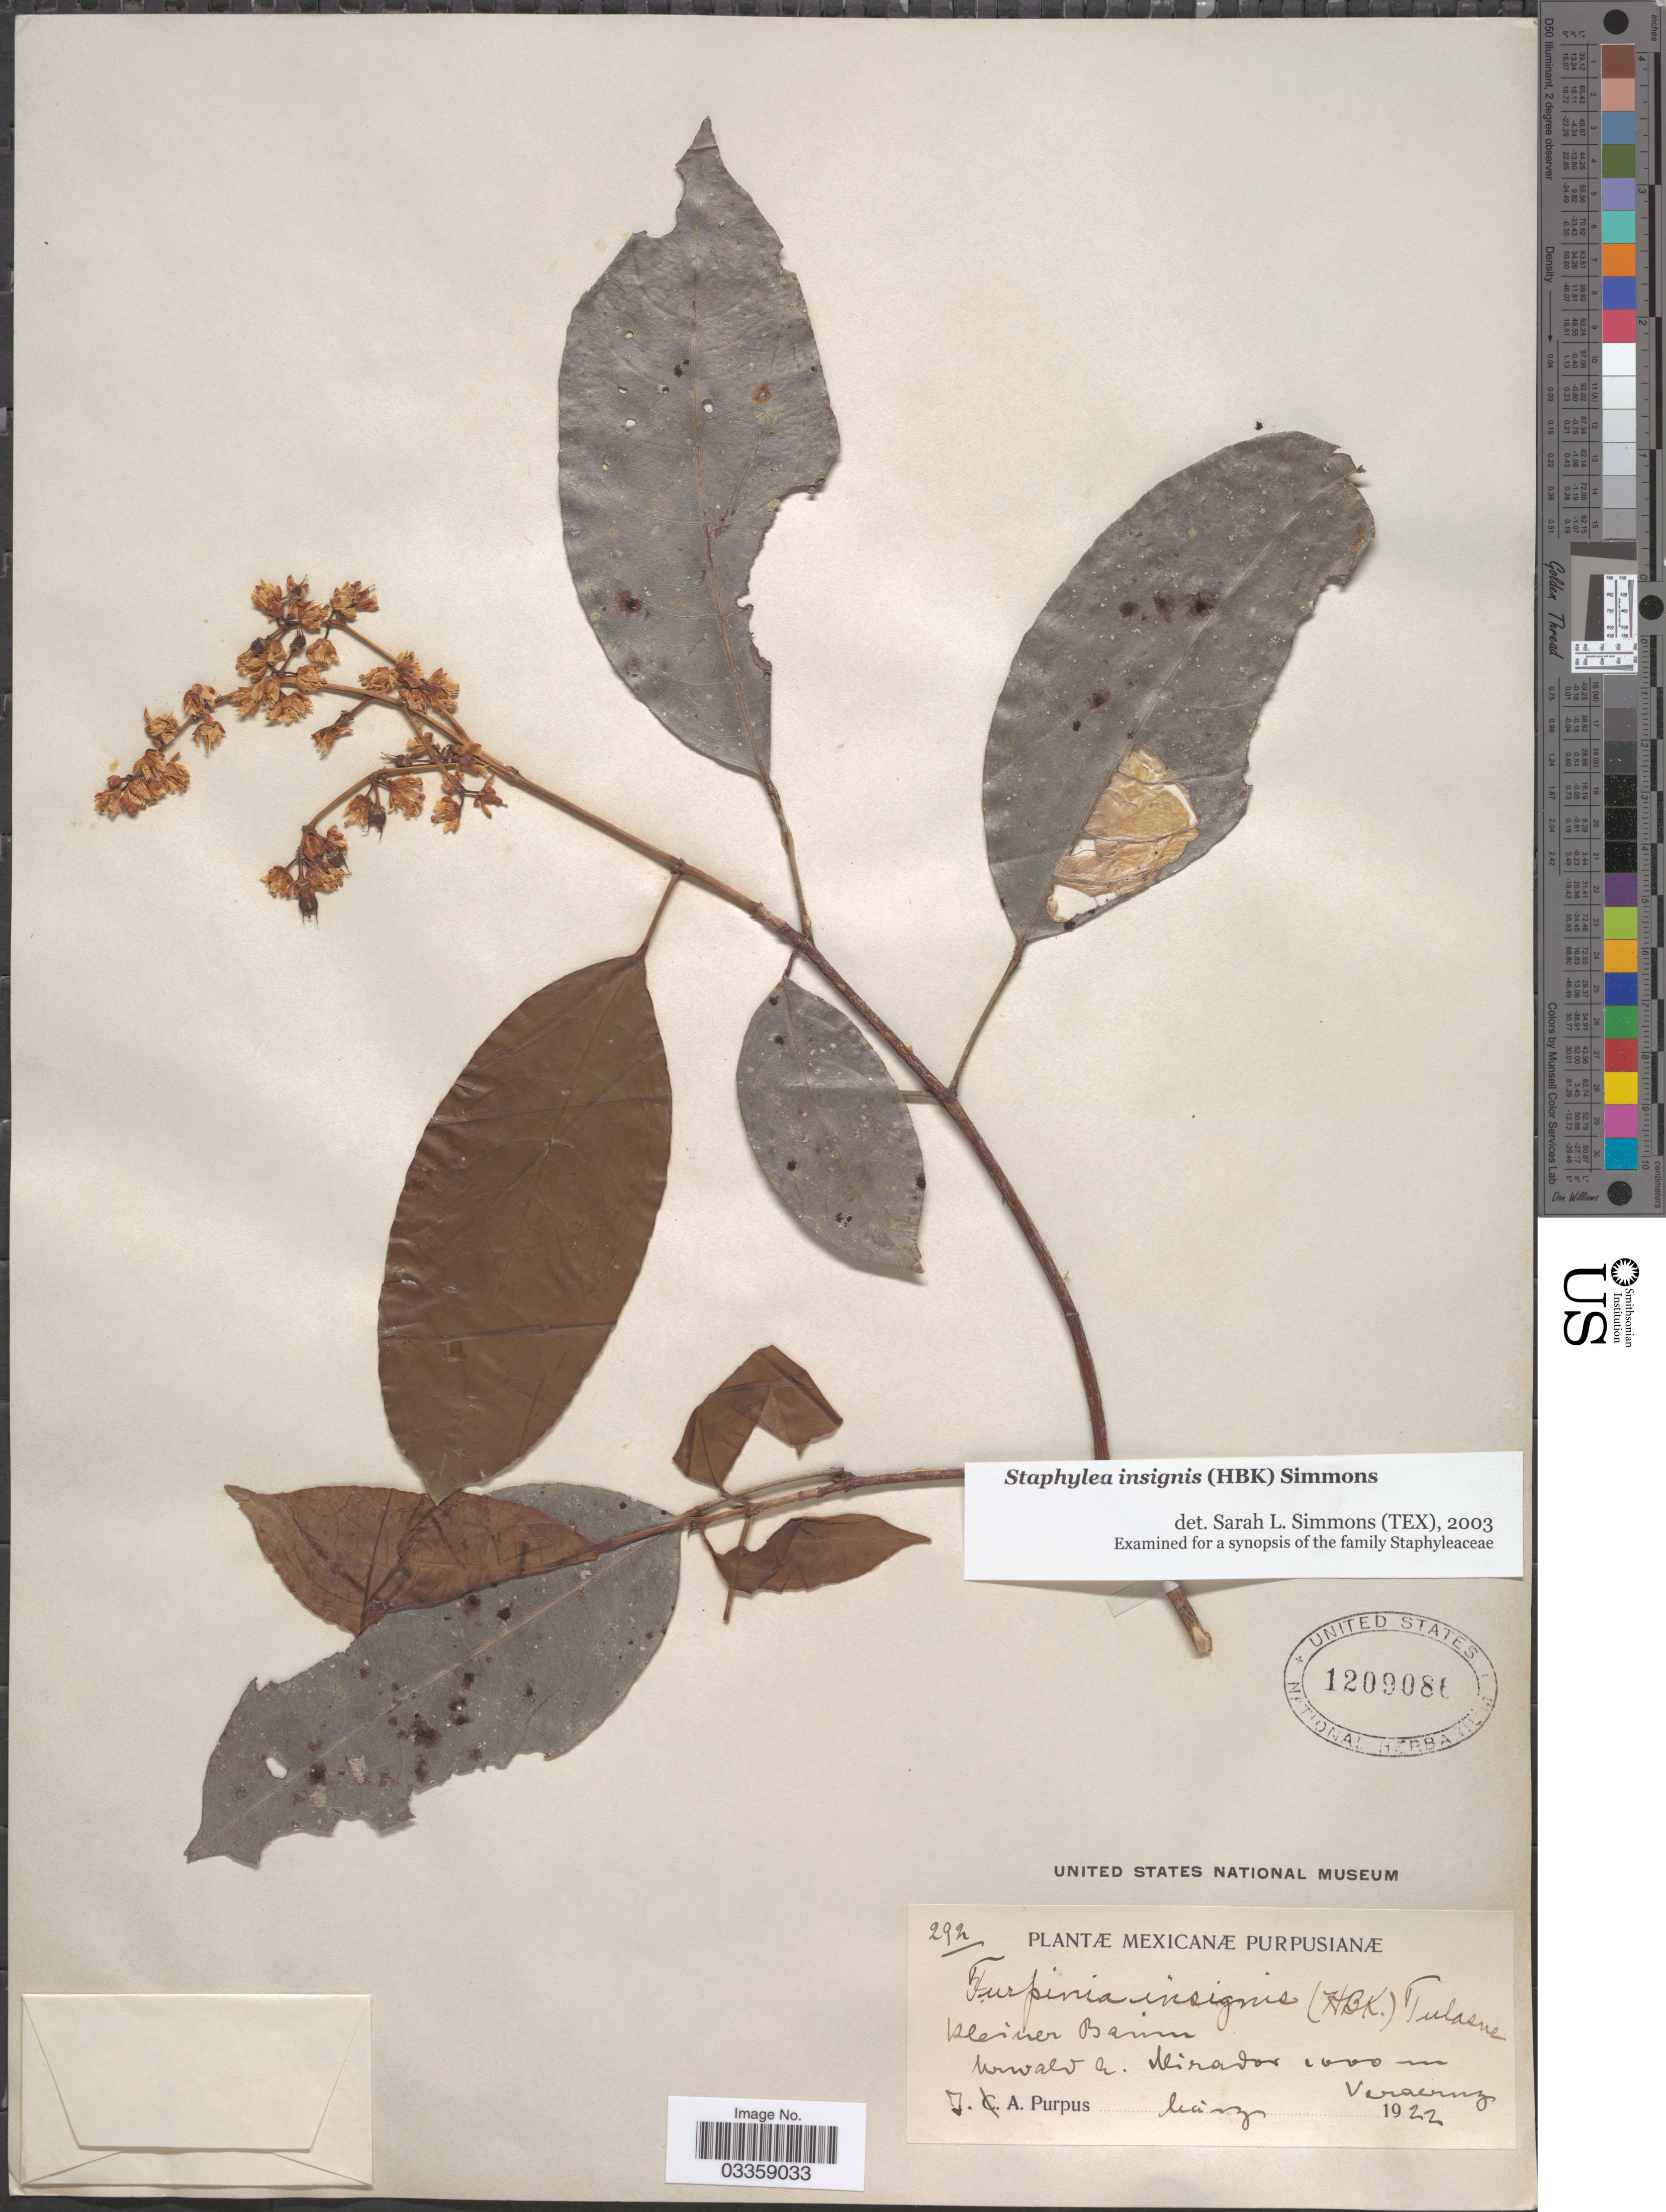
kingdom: Plantae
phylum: Tracheophyta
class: Magnoliopsida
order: Crossosomatales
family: Staphyleaceae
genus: Turpinia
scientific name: Turpinia insignis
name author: (Kunth) Tul.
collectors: J. A. Purpus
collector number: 292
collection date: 1922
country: Mexico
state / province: Veracruz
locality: Mirador, Veracruz.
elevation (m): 1000